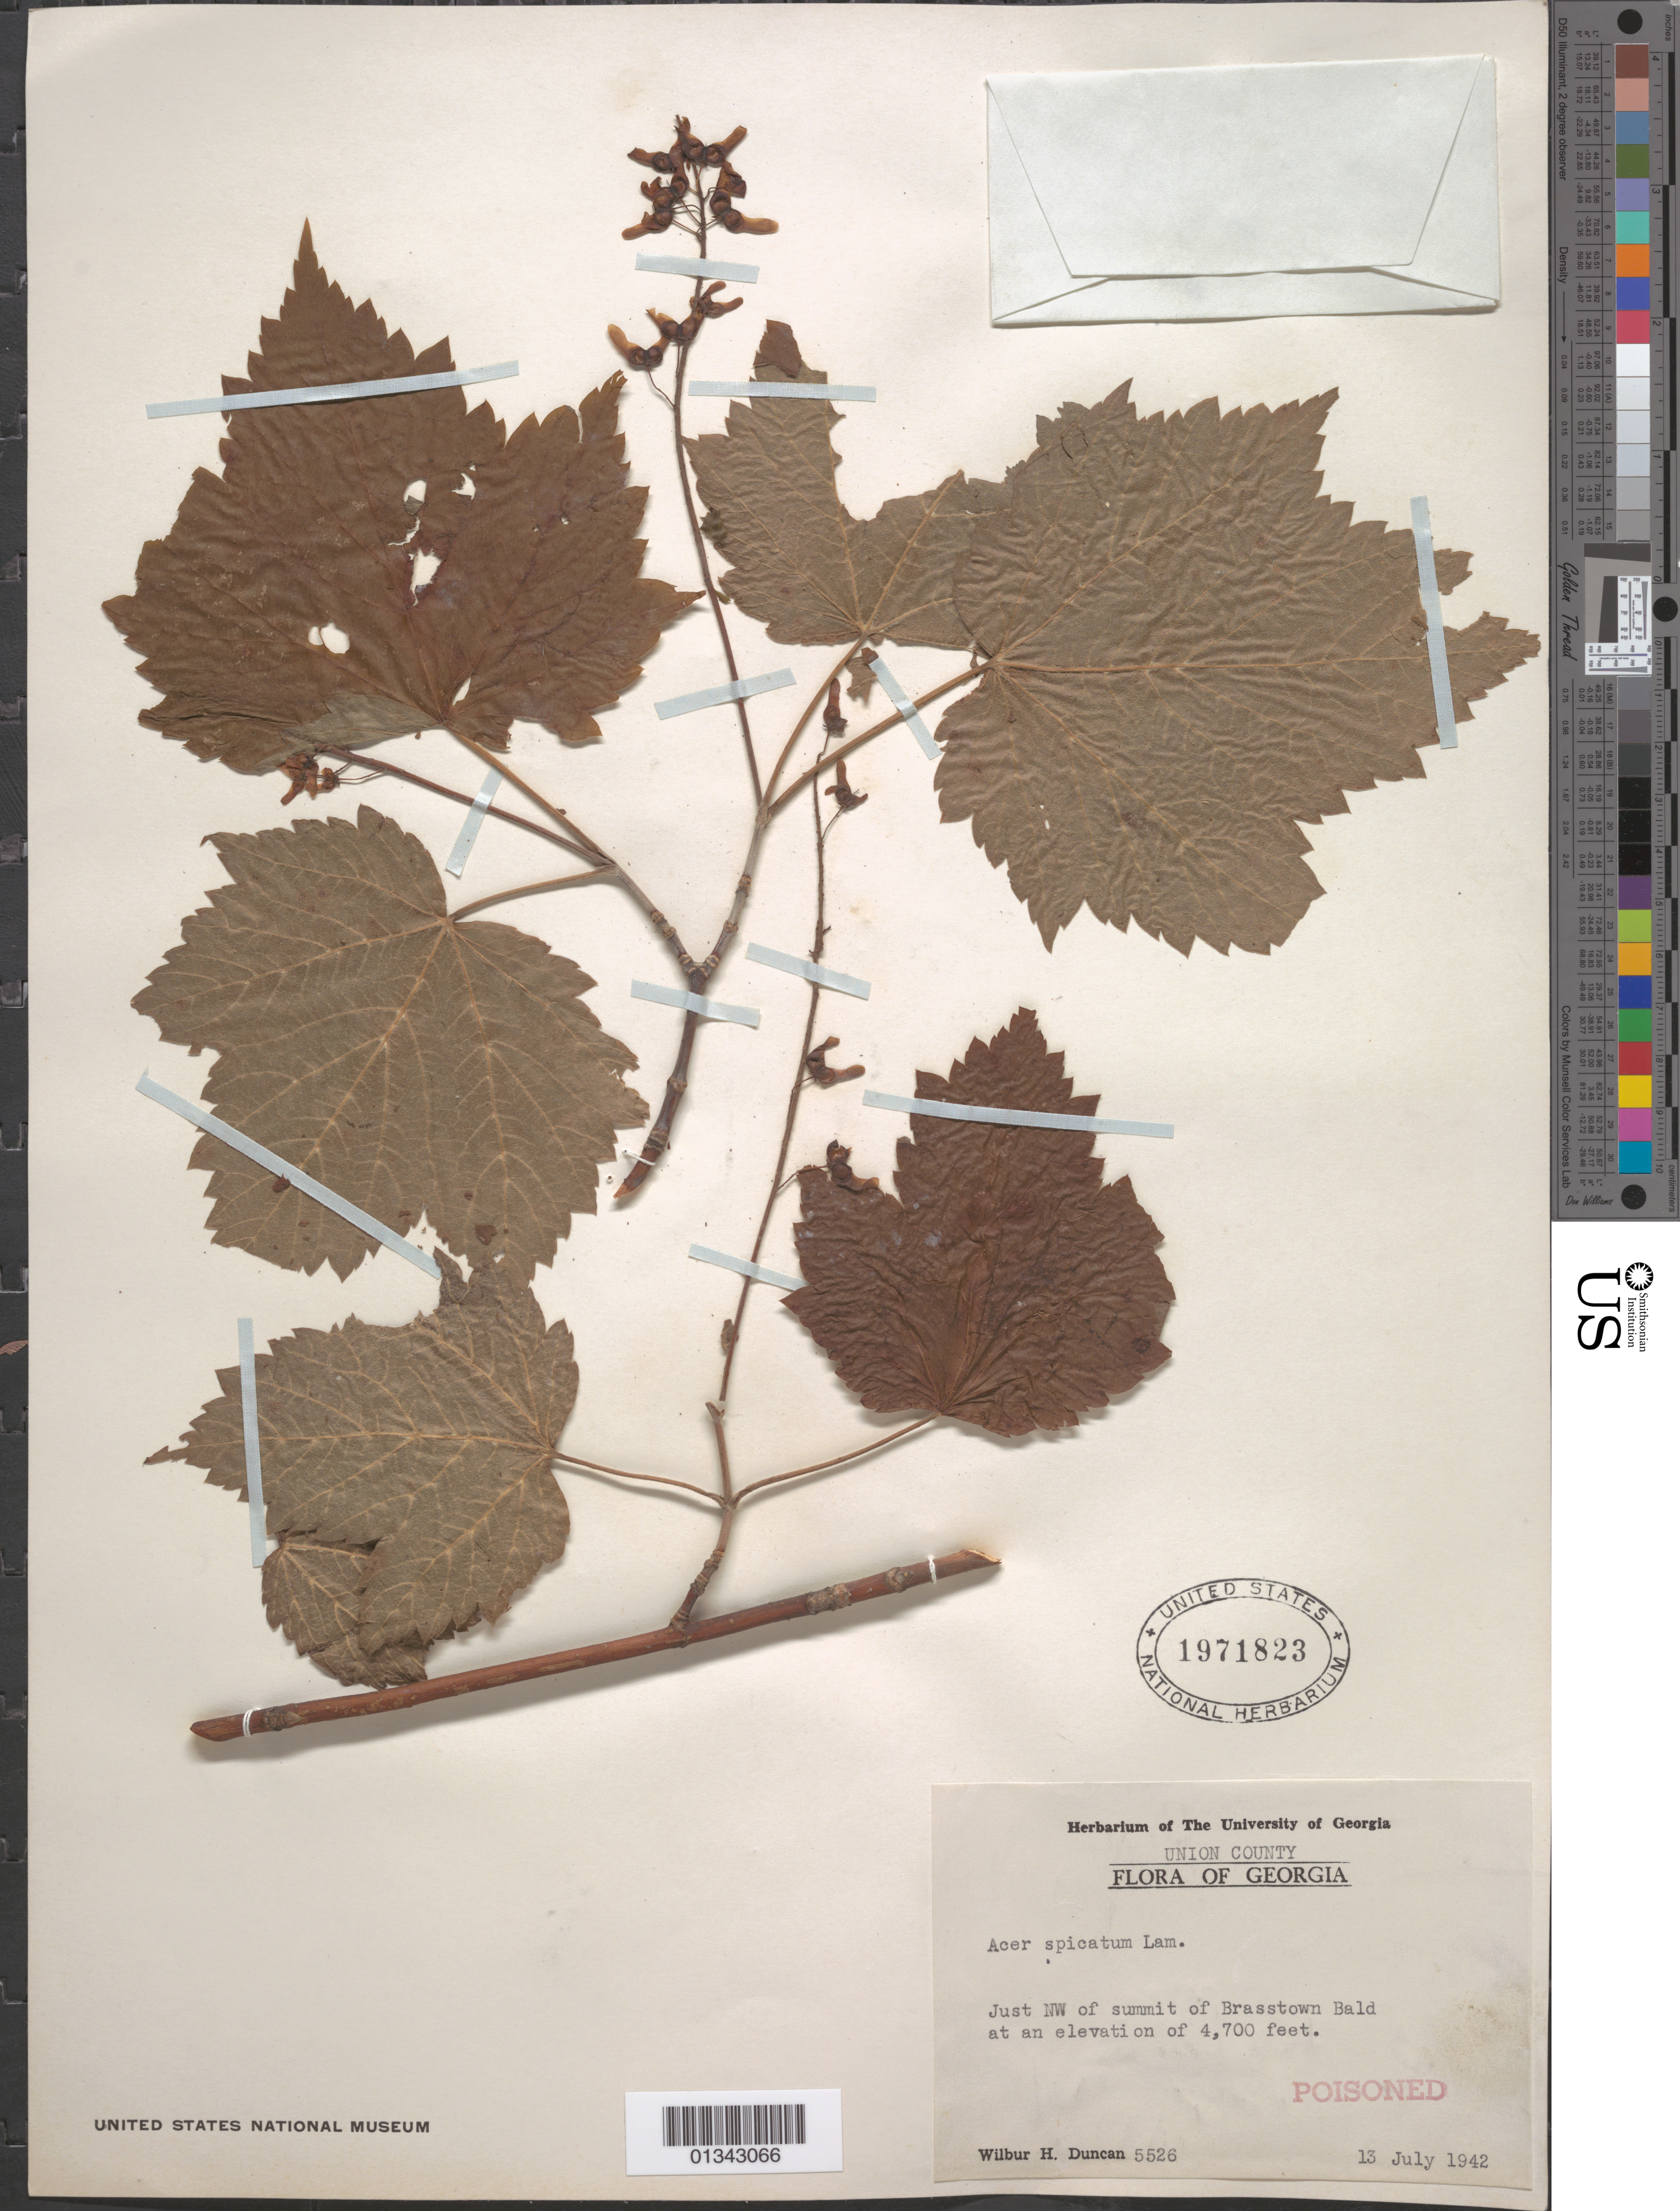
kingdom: Plantae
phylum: Tracheophyta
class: Magnoliopsida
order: Sapindales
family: Sapindaceae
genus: Acer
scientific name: Acer spicatum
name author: Lam.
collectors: W. H. Duncan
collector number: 5526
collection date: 1942-07-13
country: United States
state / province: Georgia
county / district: Union Co.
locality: Union Co., just NW of summit of Brasstown Bald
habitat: NW of summit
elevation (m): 1433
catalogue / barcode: US 1971823